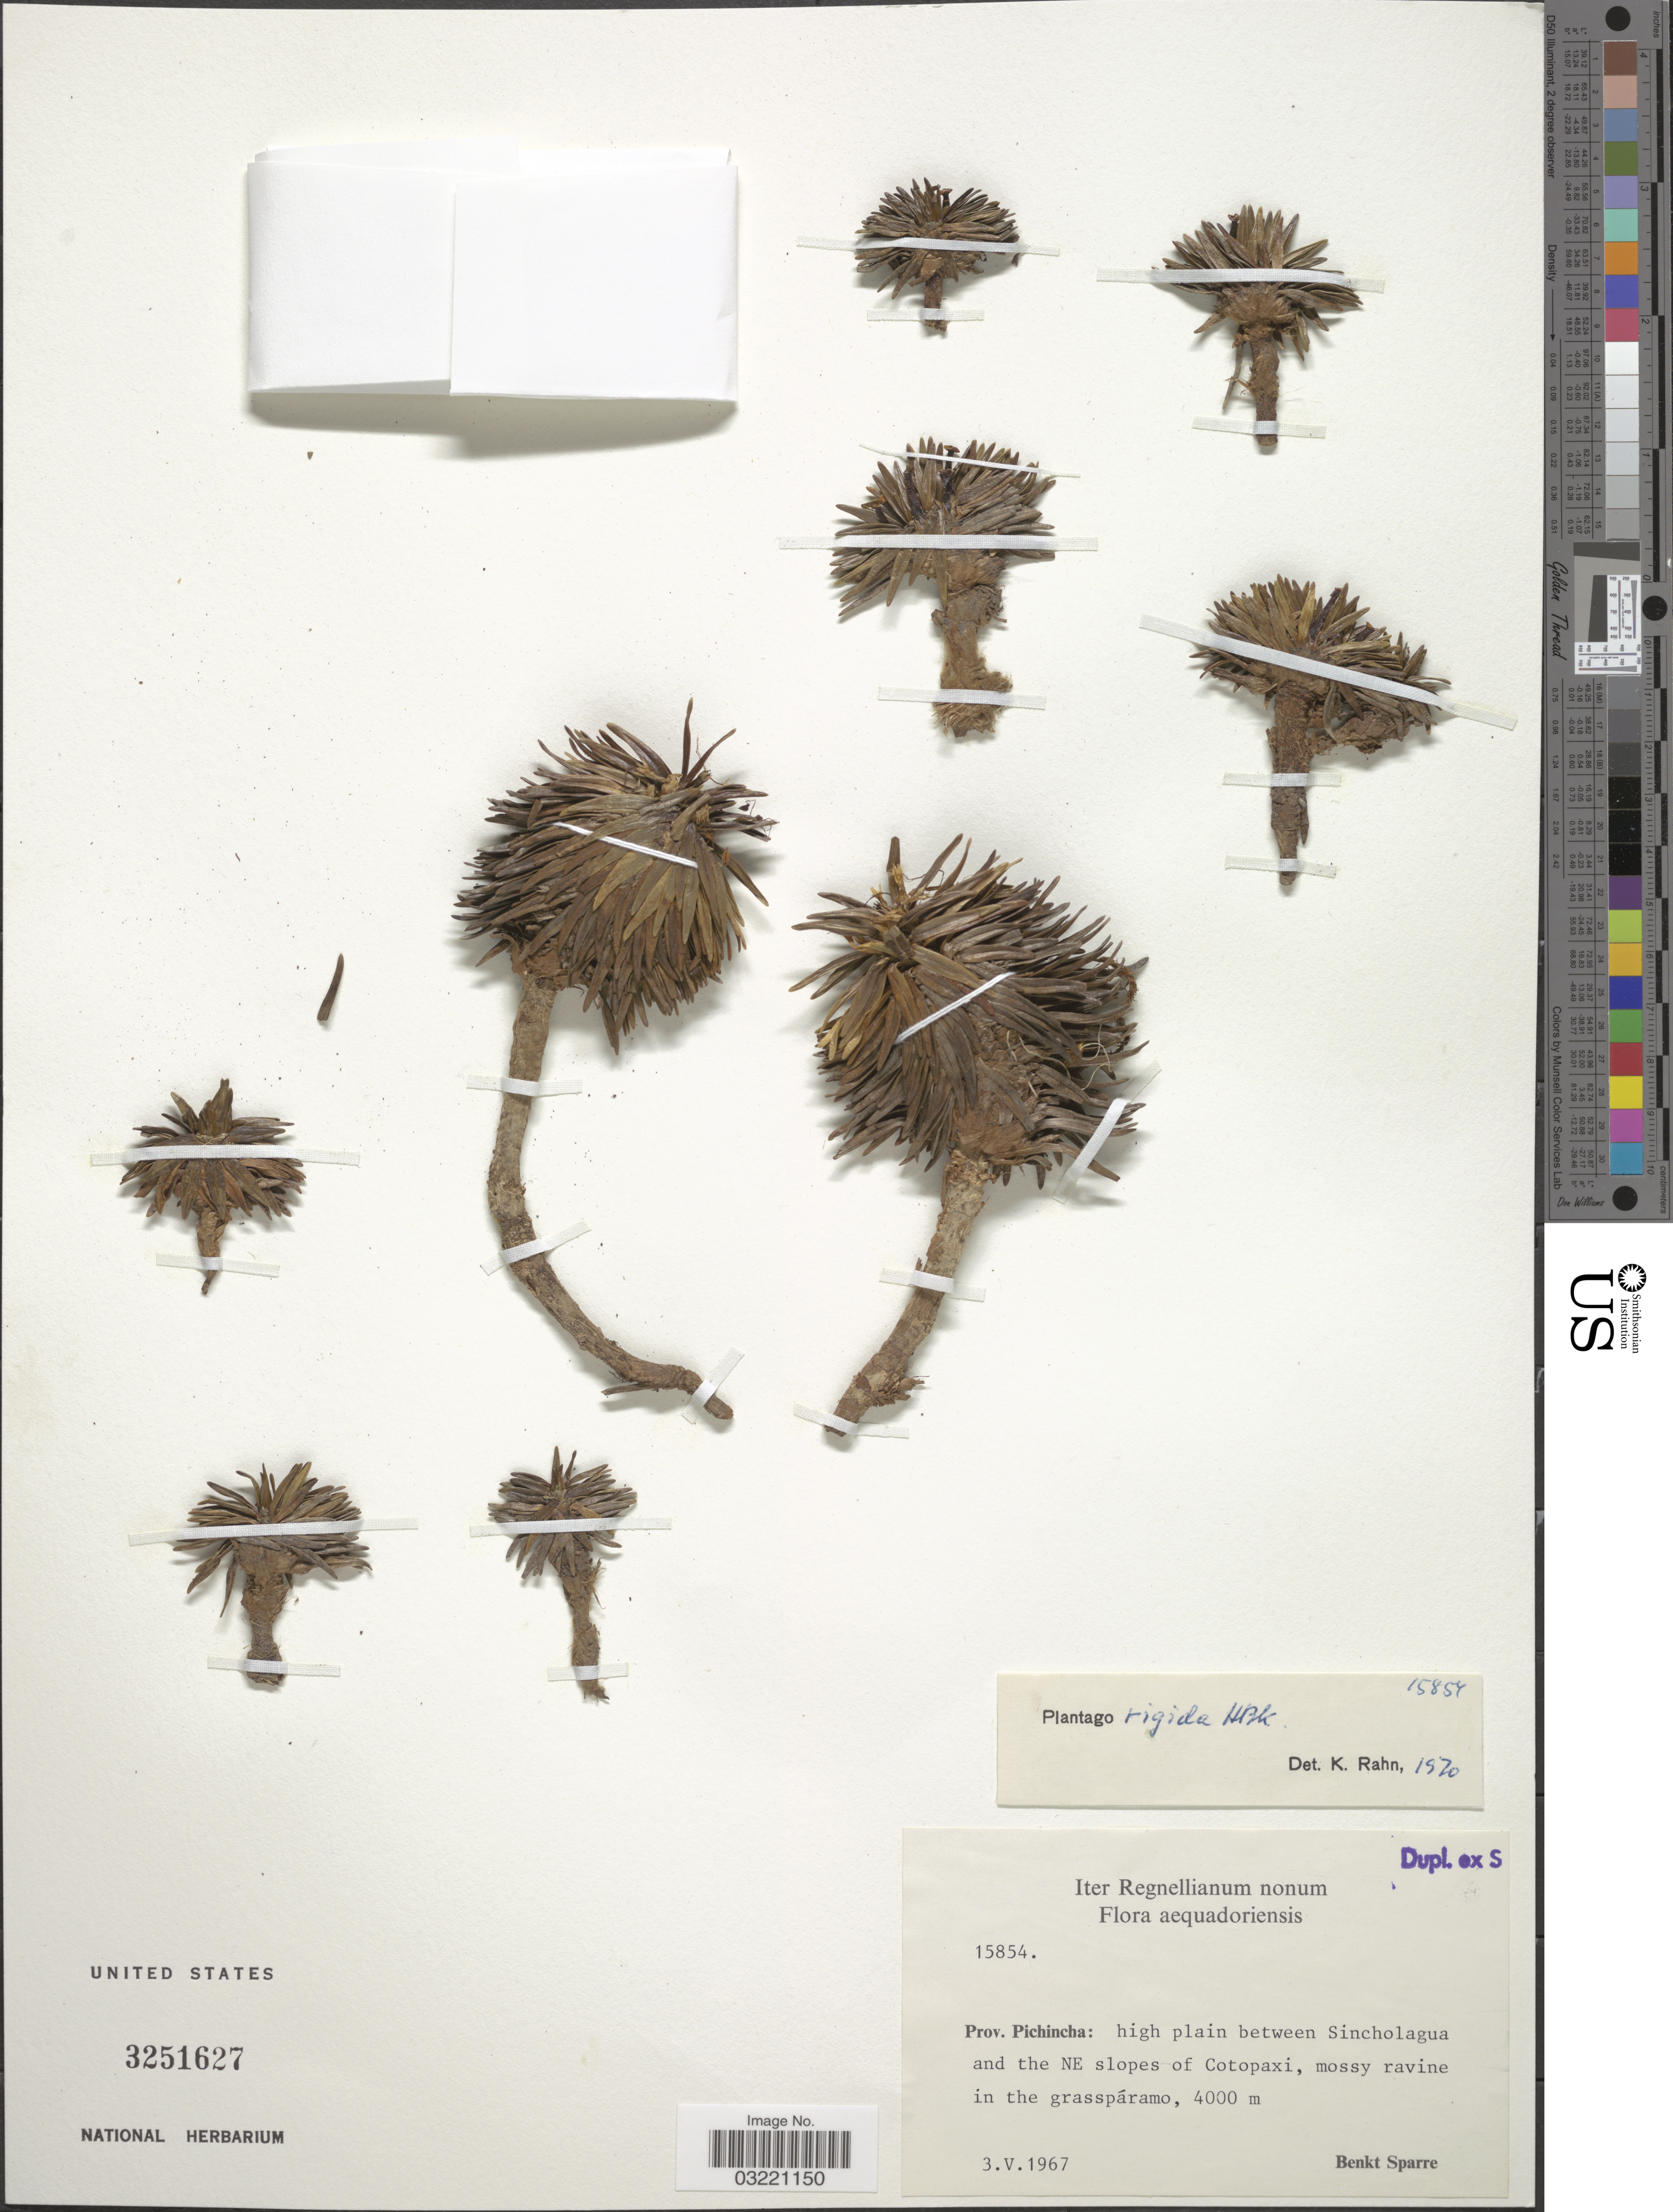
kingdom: Plantae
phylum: Tracheophyta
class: Magnoliopsida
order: Lamiales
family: Plantaginaceae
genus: Plantago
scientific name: Plantago rigida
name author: Kunth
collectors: B. Sparre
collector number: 15854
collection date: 1967-05-03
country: Ecuador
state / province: Pichincha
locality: High plain between Sincholagua and the NE slopes of Cotopaxi.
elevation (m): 4000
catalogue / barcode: US 3251627